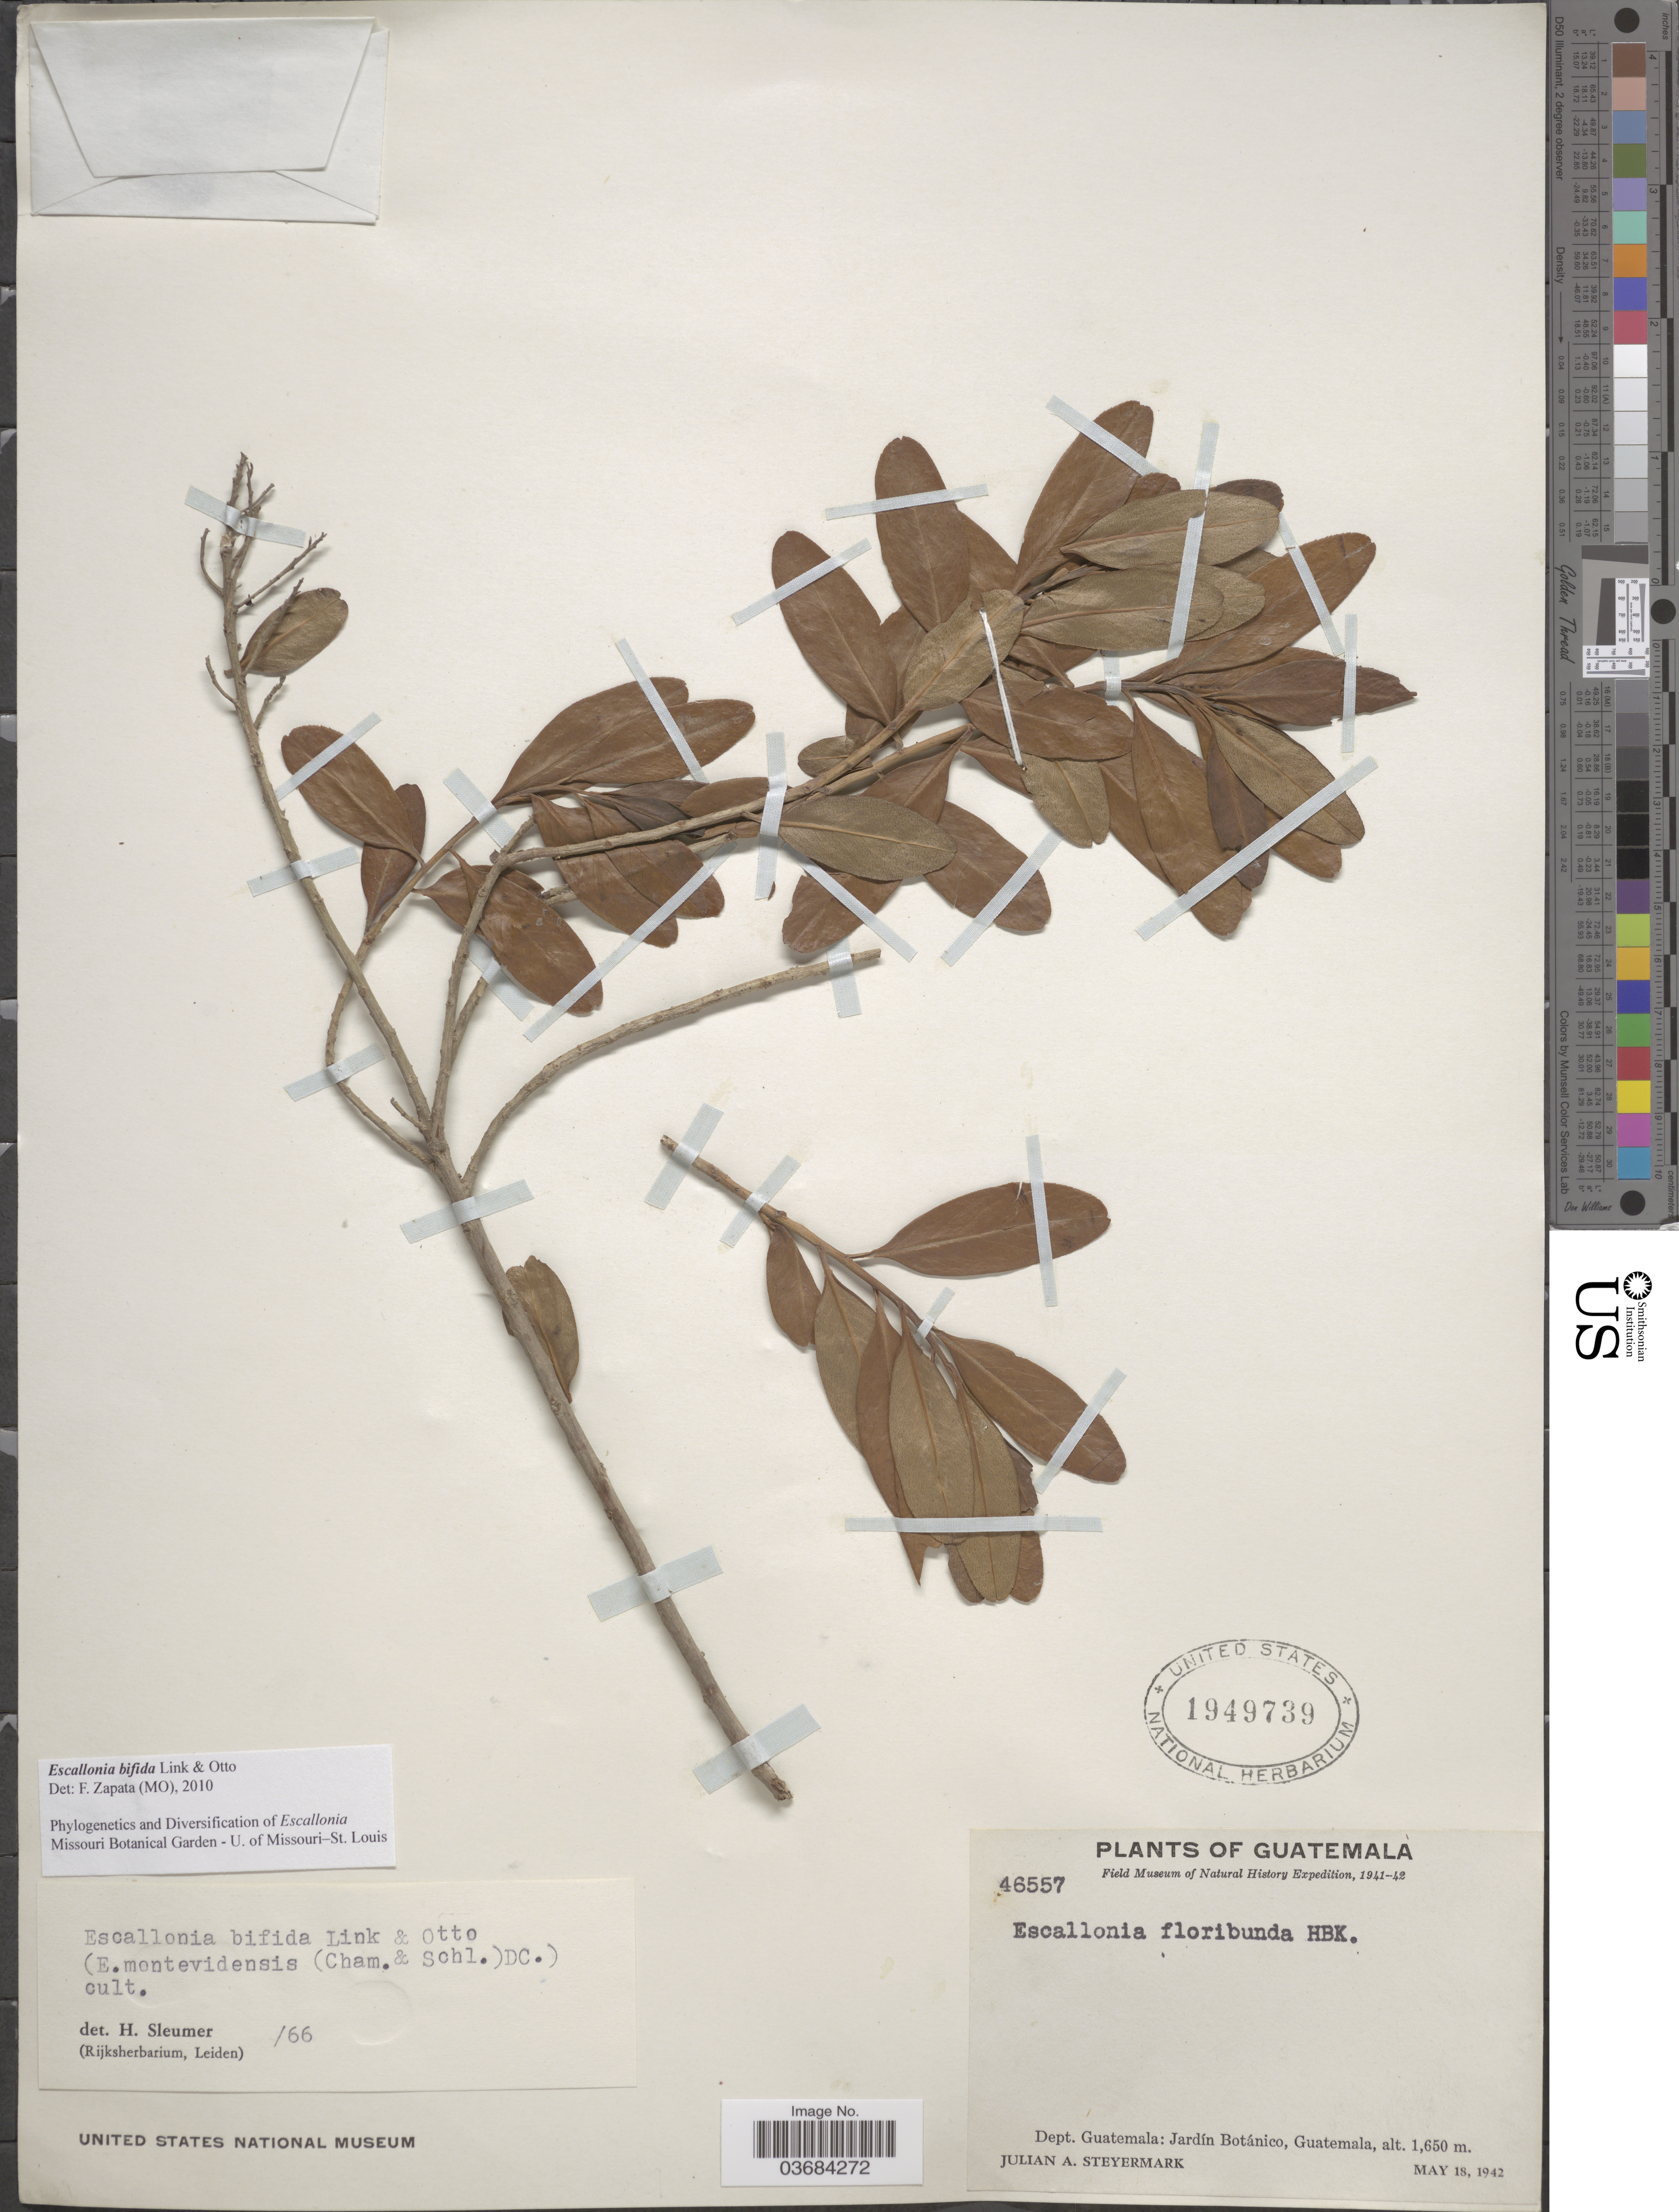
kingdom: Plantae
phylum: Tracheophyta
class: Magnoliopsida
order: Escalloniales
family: Escalloniaceae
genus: Escallonia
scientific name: Escallonia bifida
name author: Link & Otto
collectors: J. Steyermark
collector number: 46557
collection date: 1942-05-18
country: Guatemala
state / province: Guatemala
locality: Field Museum of Natural History Expedition, 1941-42. Dept. Guatemala: Jardín Botánico, Guatemala.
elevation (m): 1650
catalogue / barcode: US 1949739